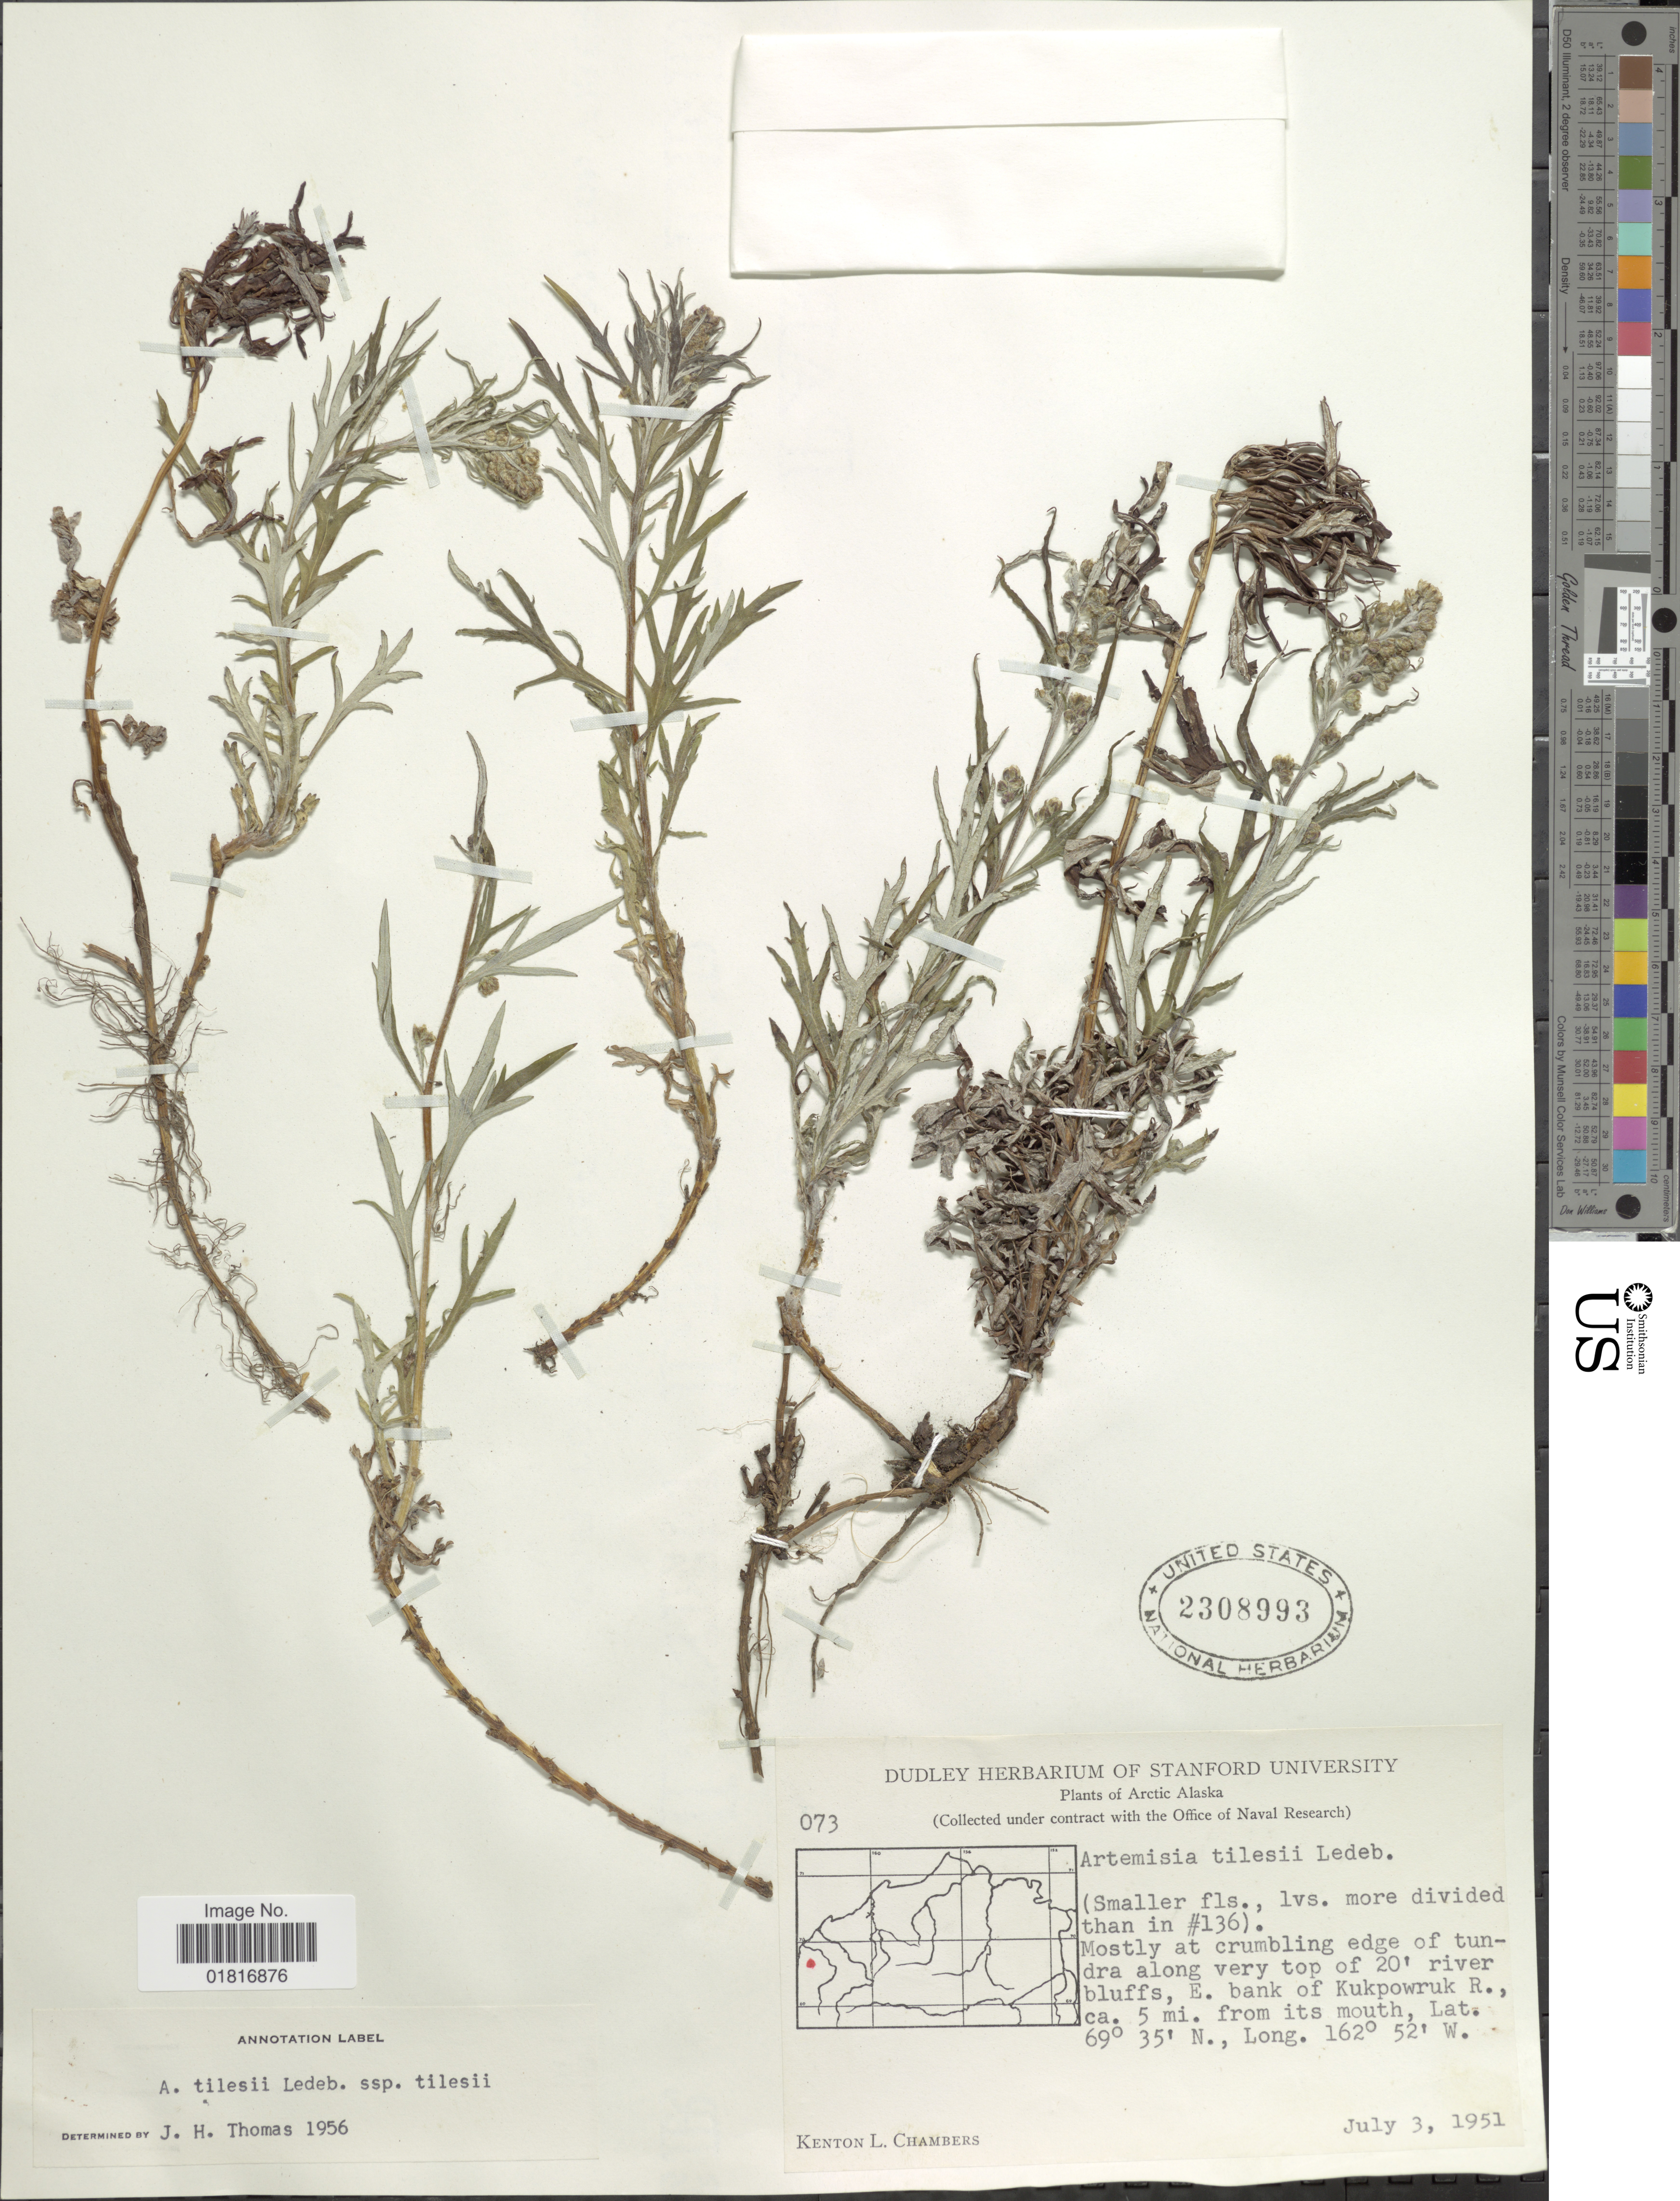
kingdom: Plantae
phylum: Tracheophyta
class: Magnoliopsida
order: Asterales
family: Asteraceae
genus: Artemisia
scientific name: Artemisia tilesii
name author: Ledeb.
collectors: K. L. Chambers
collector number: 073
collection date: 1951-07-03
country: United States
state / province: Alaska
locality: Arctic Alaska, Mostly at crumbling edge of tundra along very top of 20' river bluffa, E bank of Kukpowruk R., ca. 5 mi from its mouth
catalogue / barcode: US 2308993